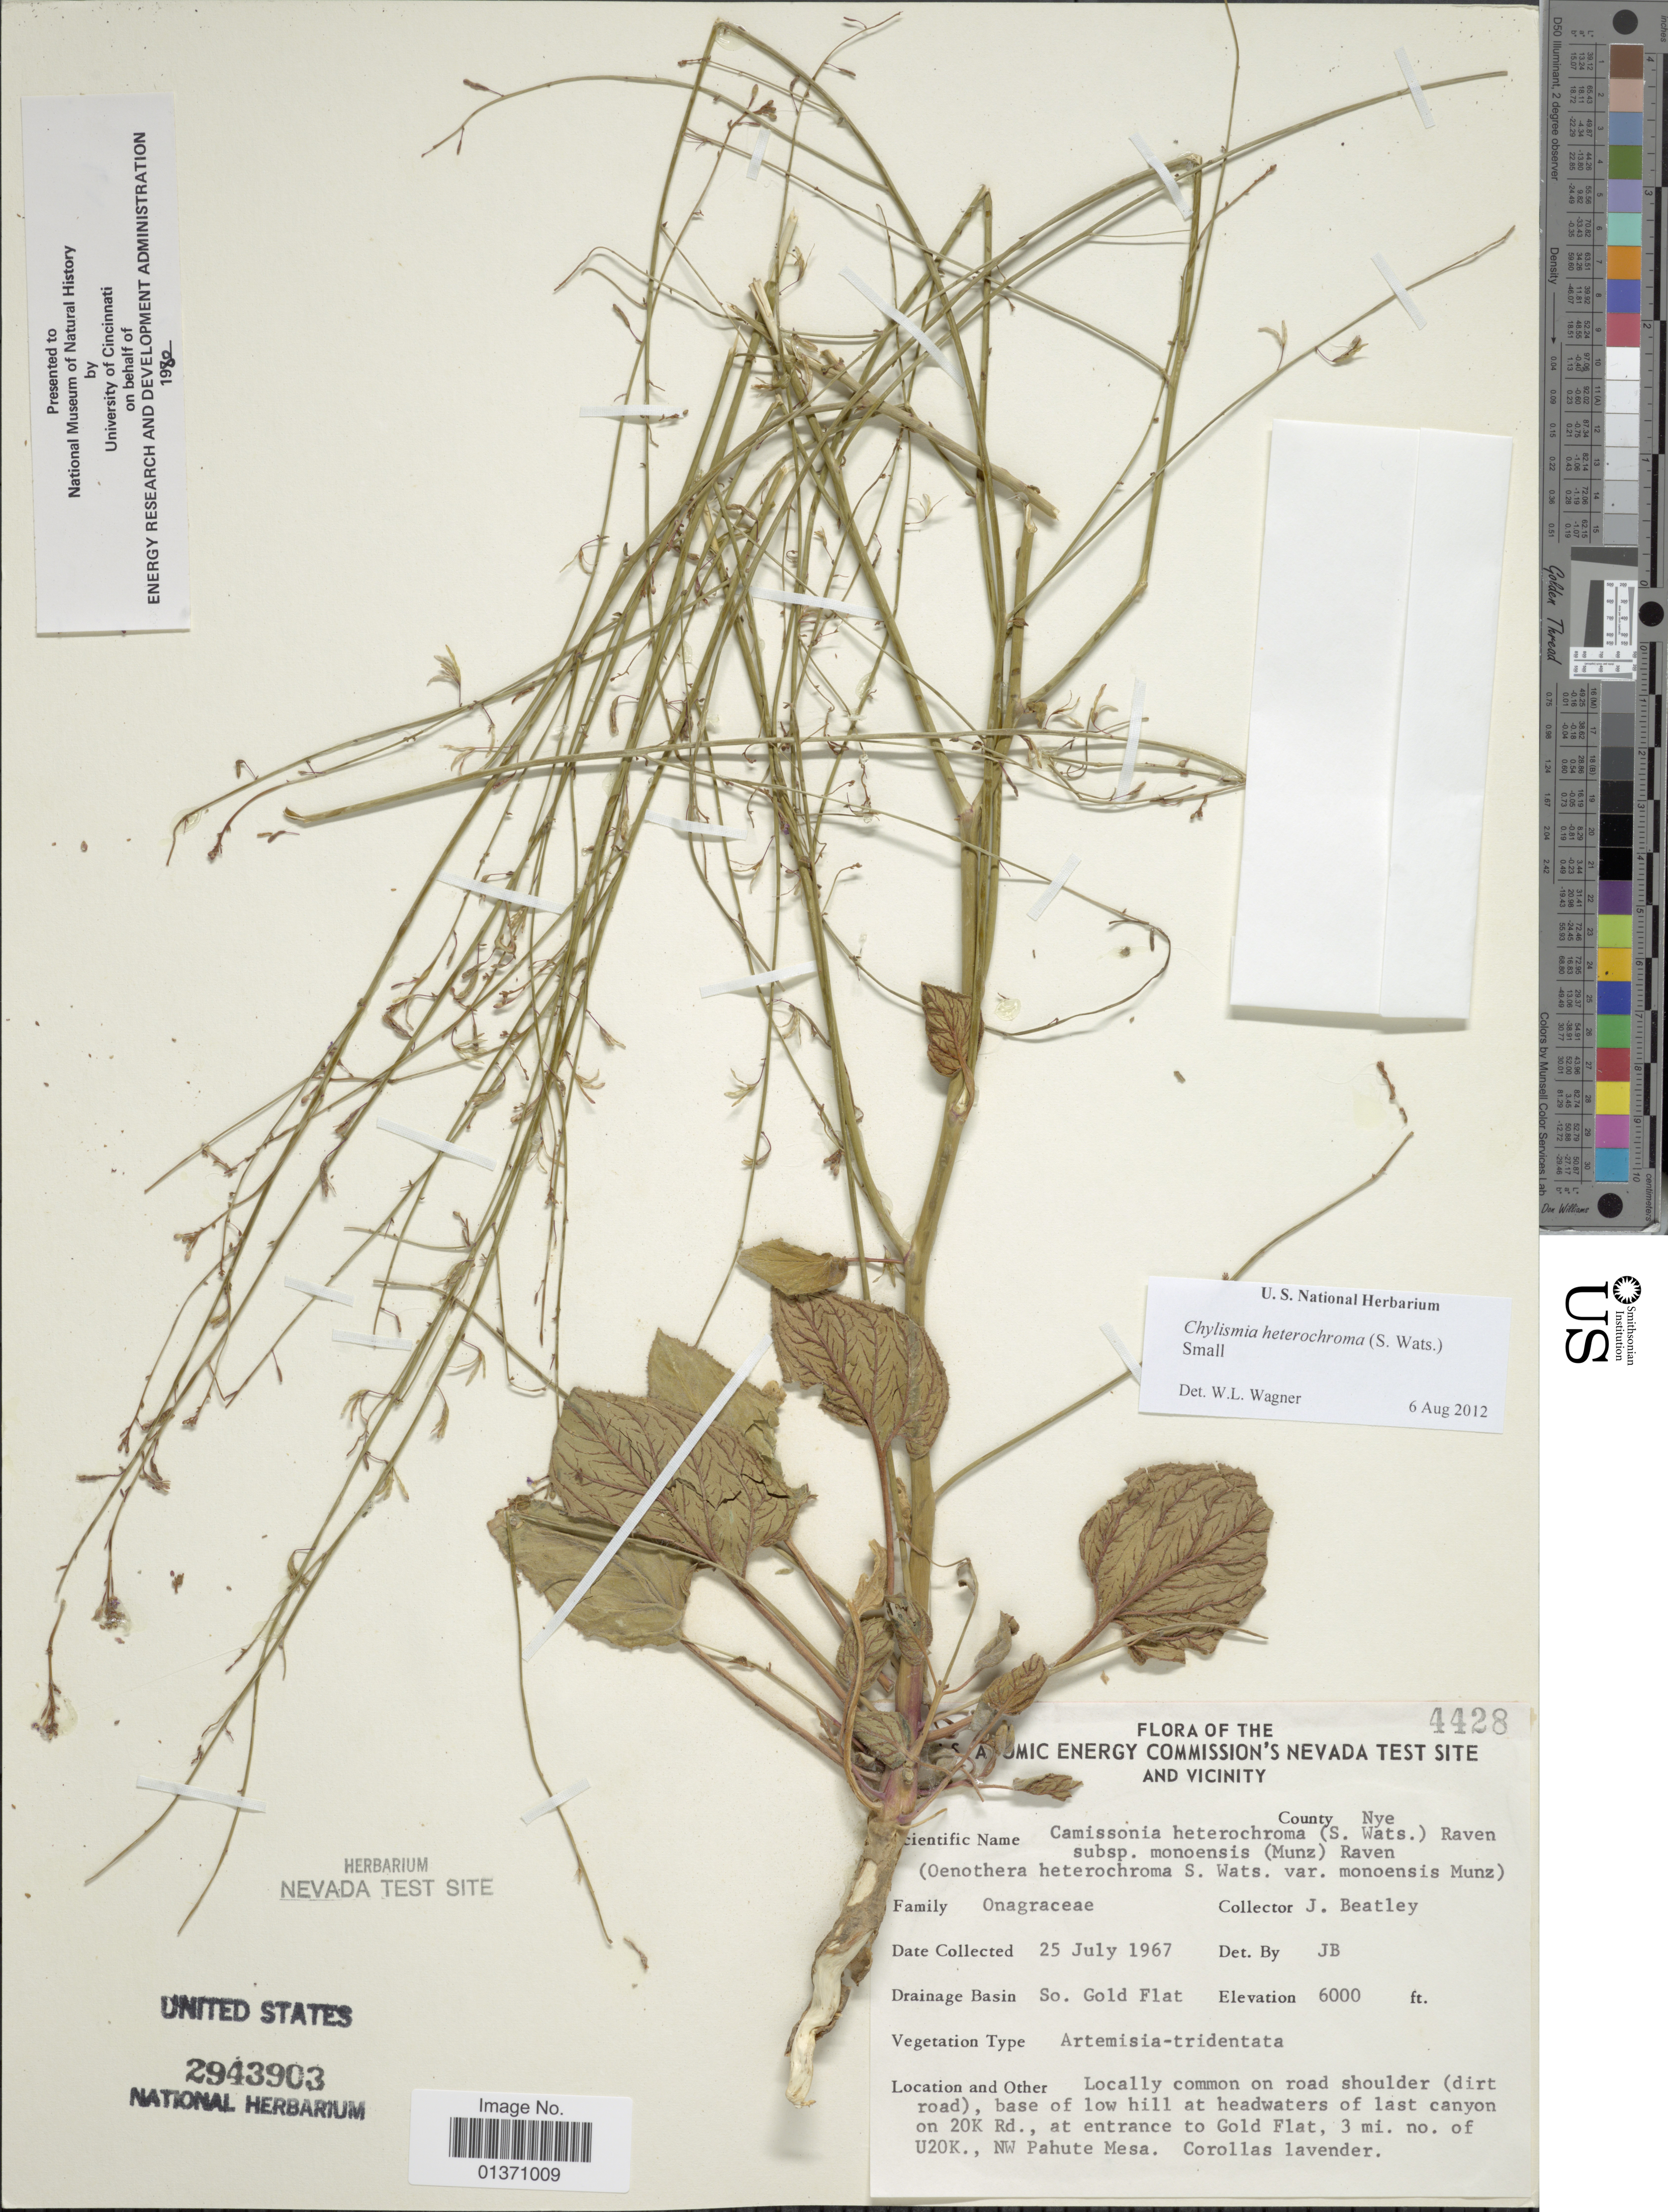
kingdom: Plantae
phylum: Tracheophyta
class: Magnoliopsida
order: Myrtales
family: Onagraceae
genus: Chylismia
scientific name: Chylismia heterochroma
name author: (S. Watson) Small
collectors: J. C. Beatley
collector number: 4428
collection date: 1967-07-25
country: United States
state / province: Nevada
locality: U. S. Atomic Energy Commission's Nevada Test Site and Vicinity, County Nye, So. Gold Flat, locally common on road shoulder (dirt road), base of low hill at headwaters of last canyon on 20K Rd., at entrance to Gold Flat, 3 mi. no. of U20K., NW Pahute Mesa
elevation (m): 1829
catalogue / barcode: US 2943903